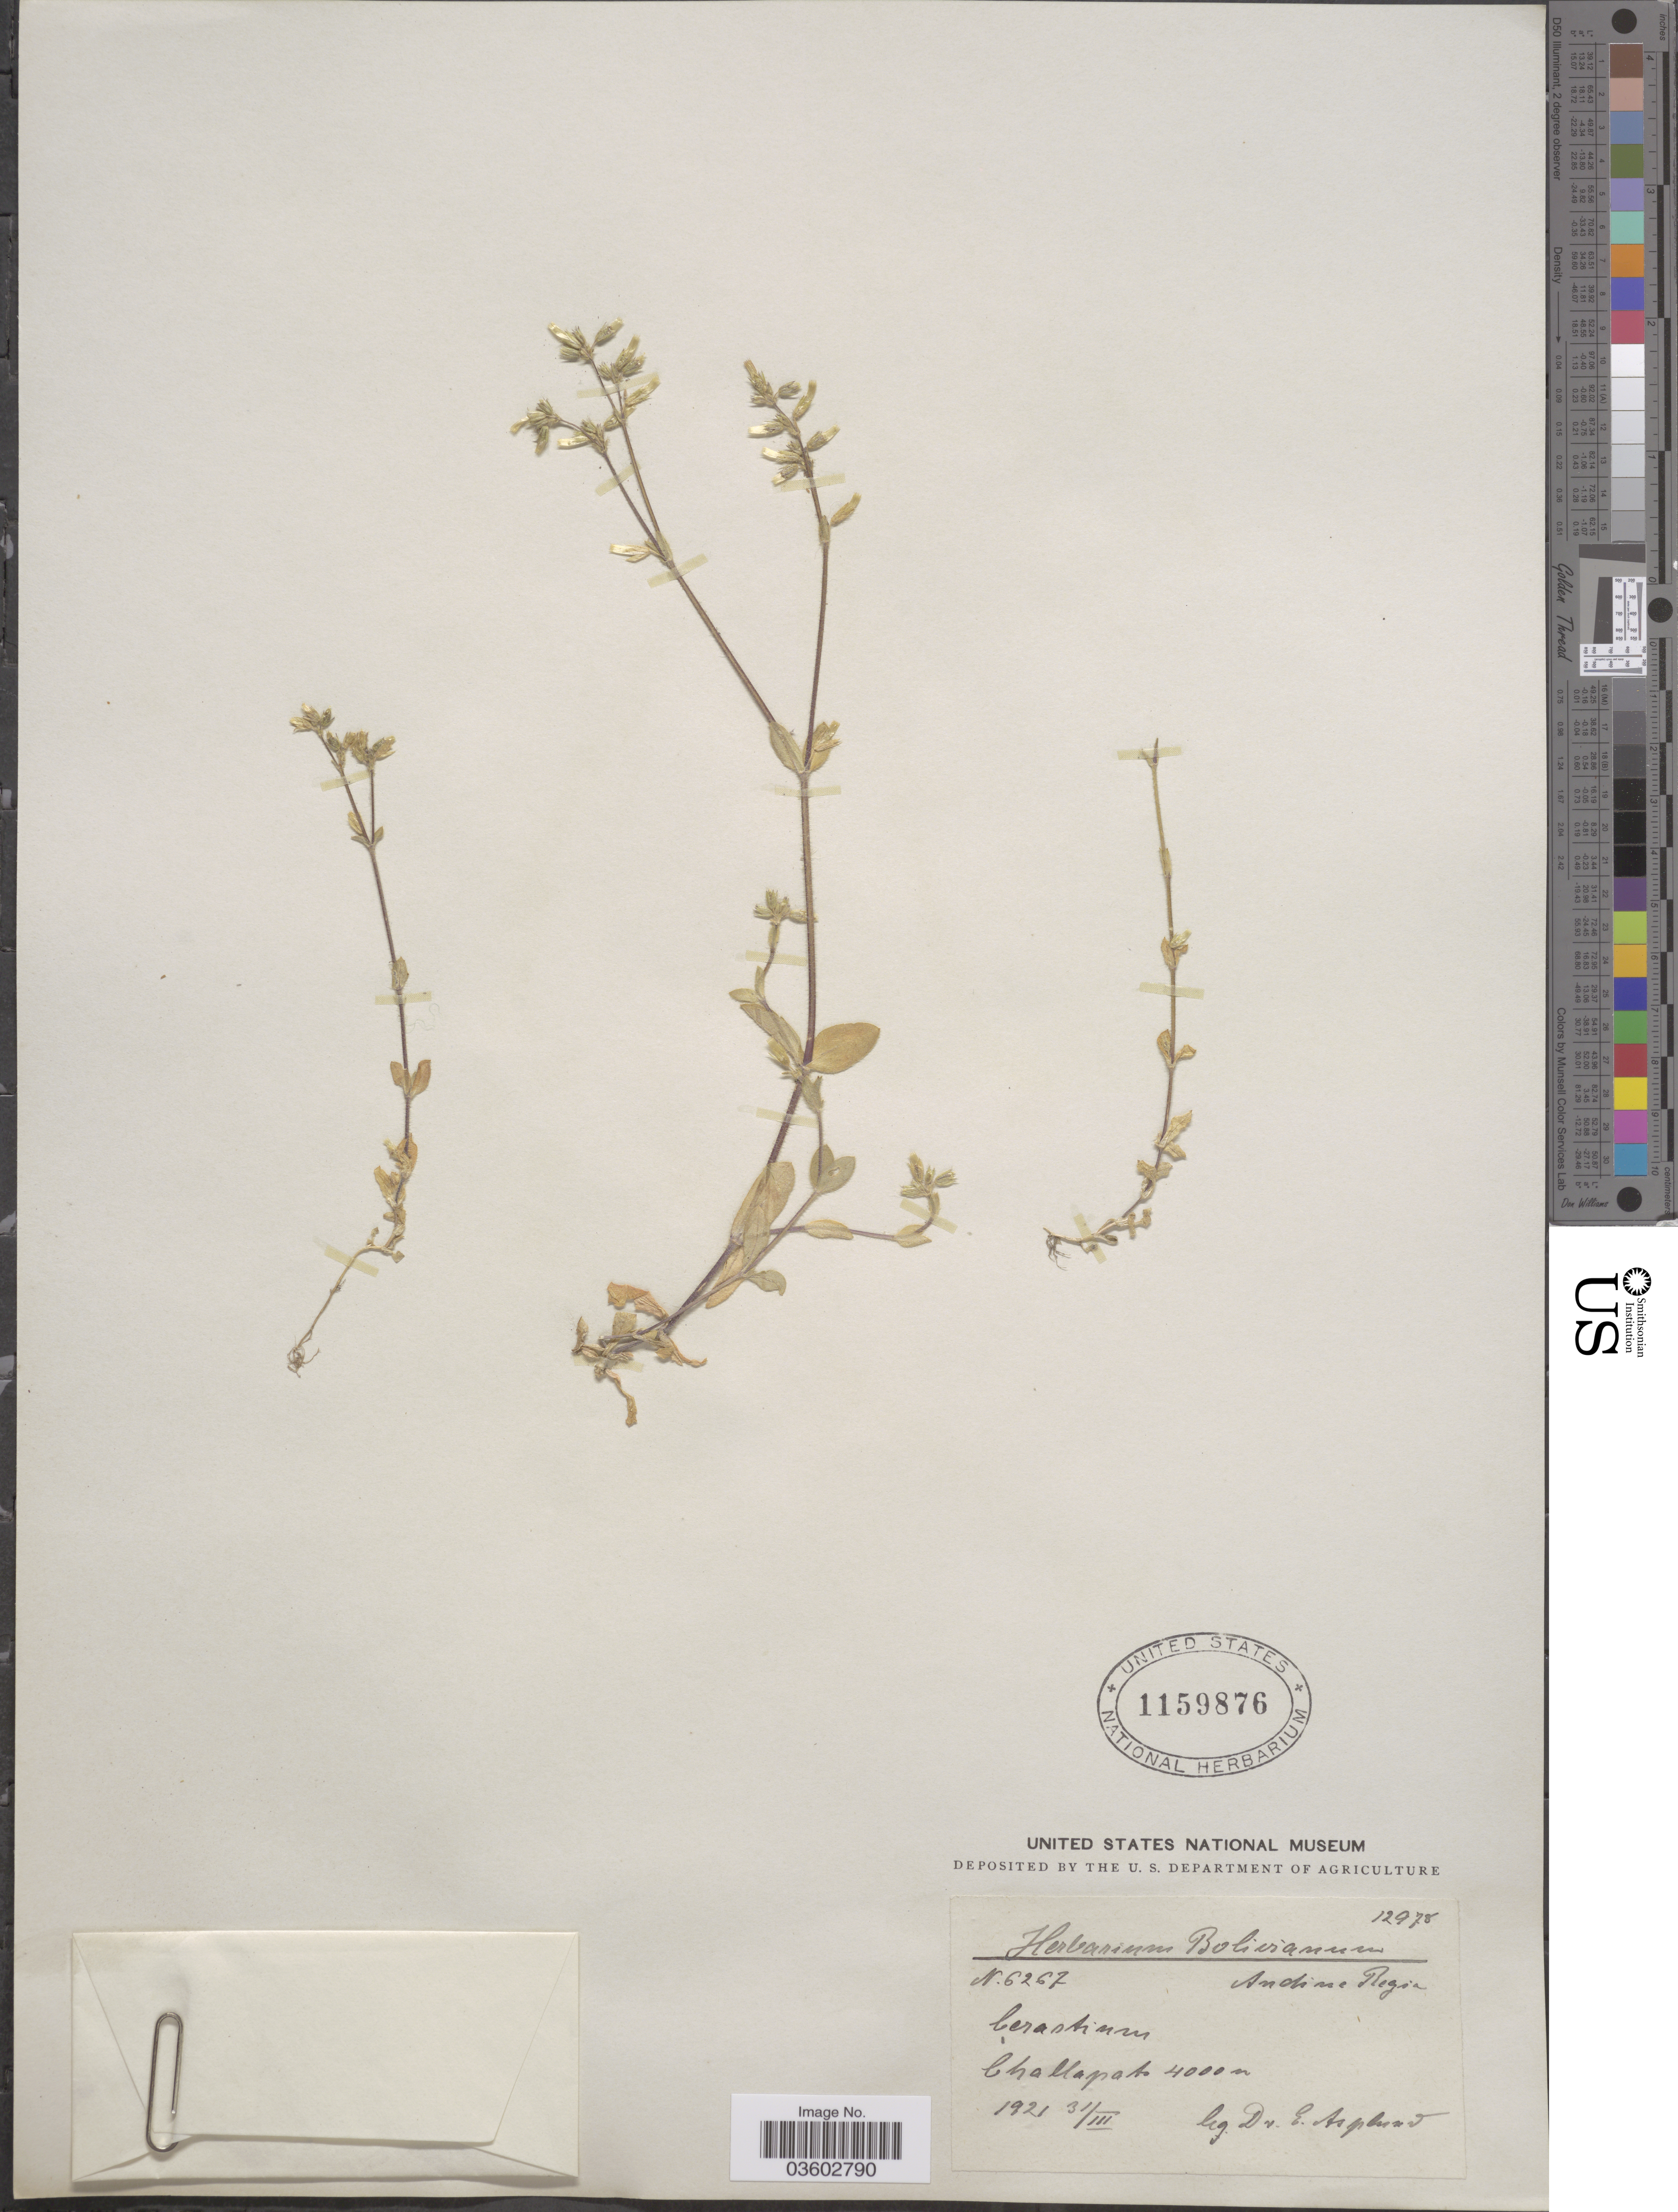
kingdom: Plantae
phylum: Tracheophyta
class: Magnoliopsida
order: Caryophyllales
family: Caryophyllaceae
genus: Cerastium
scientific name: Cerastium vulgatum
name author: L.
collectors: E. Asplund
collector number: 6267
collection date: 1921-03-31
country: Bolivia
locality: Andine Regio. Challapata.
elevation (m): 4000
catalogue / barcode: US 1159876